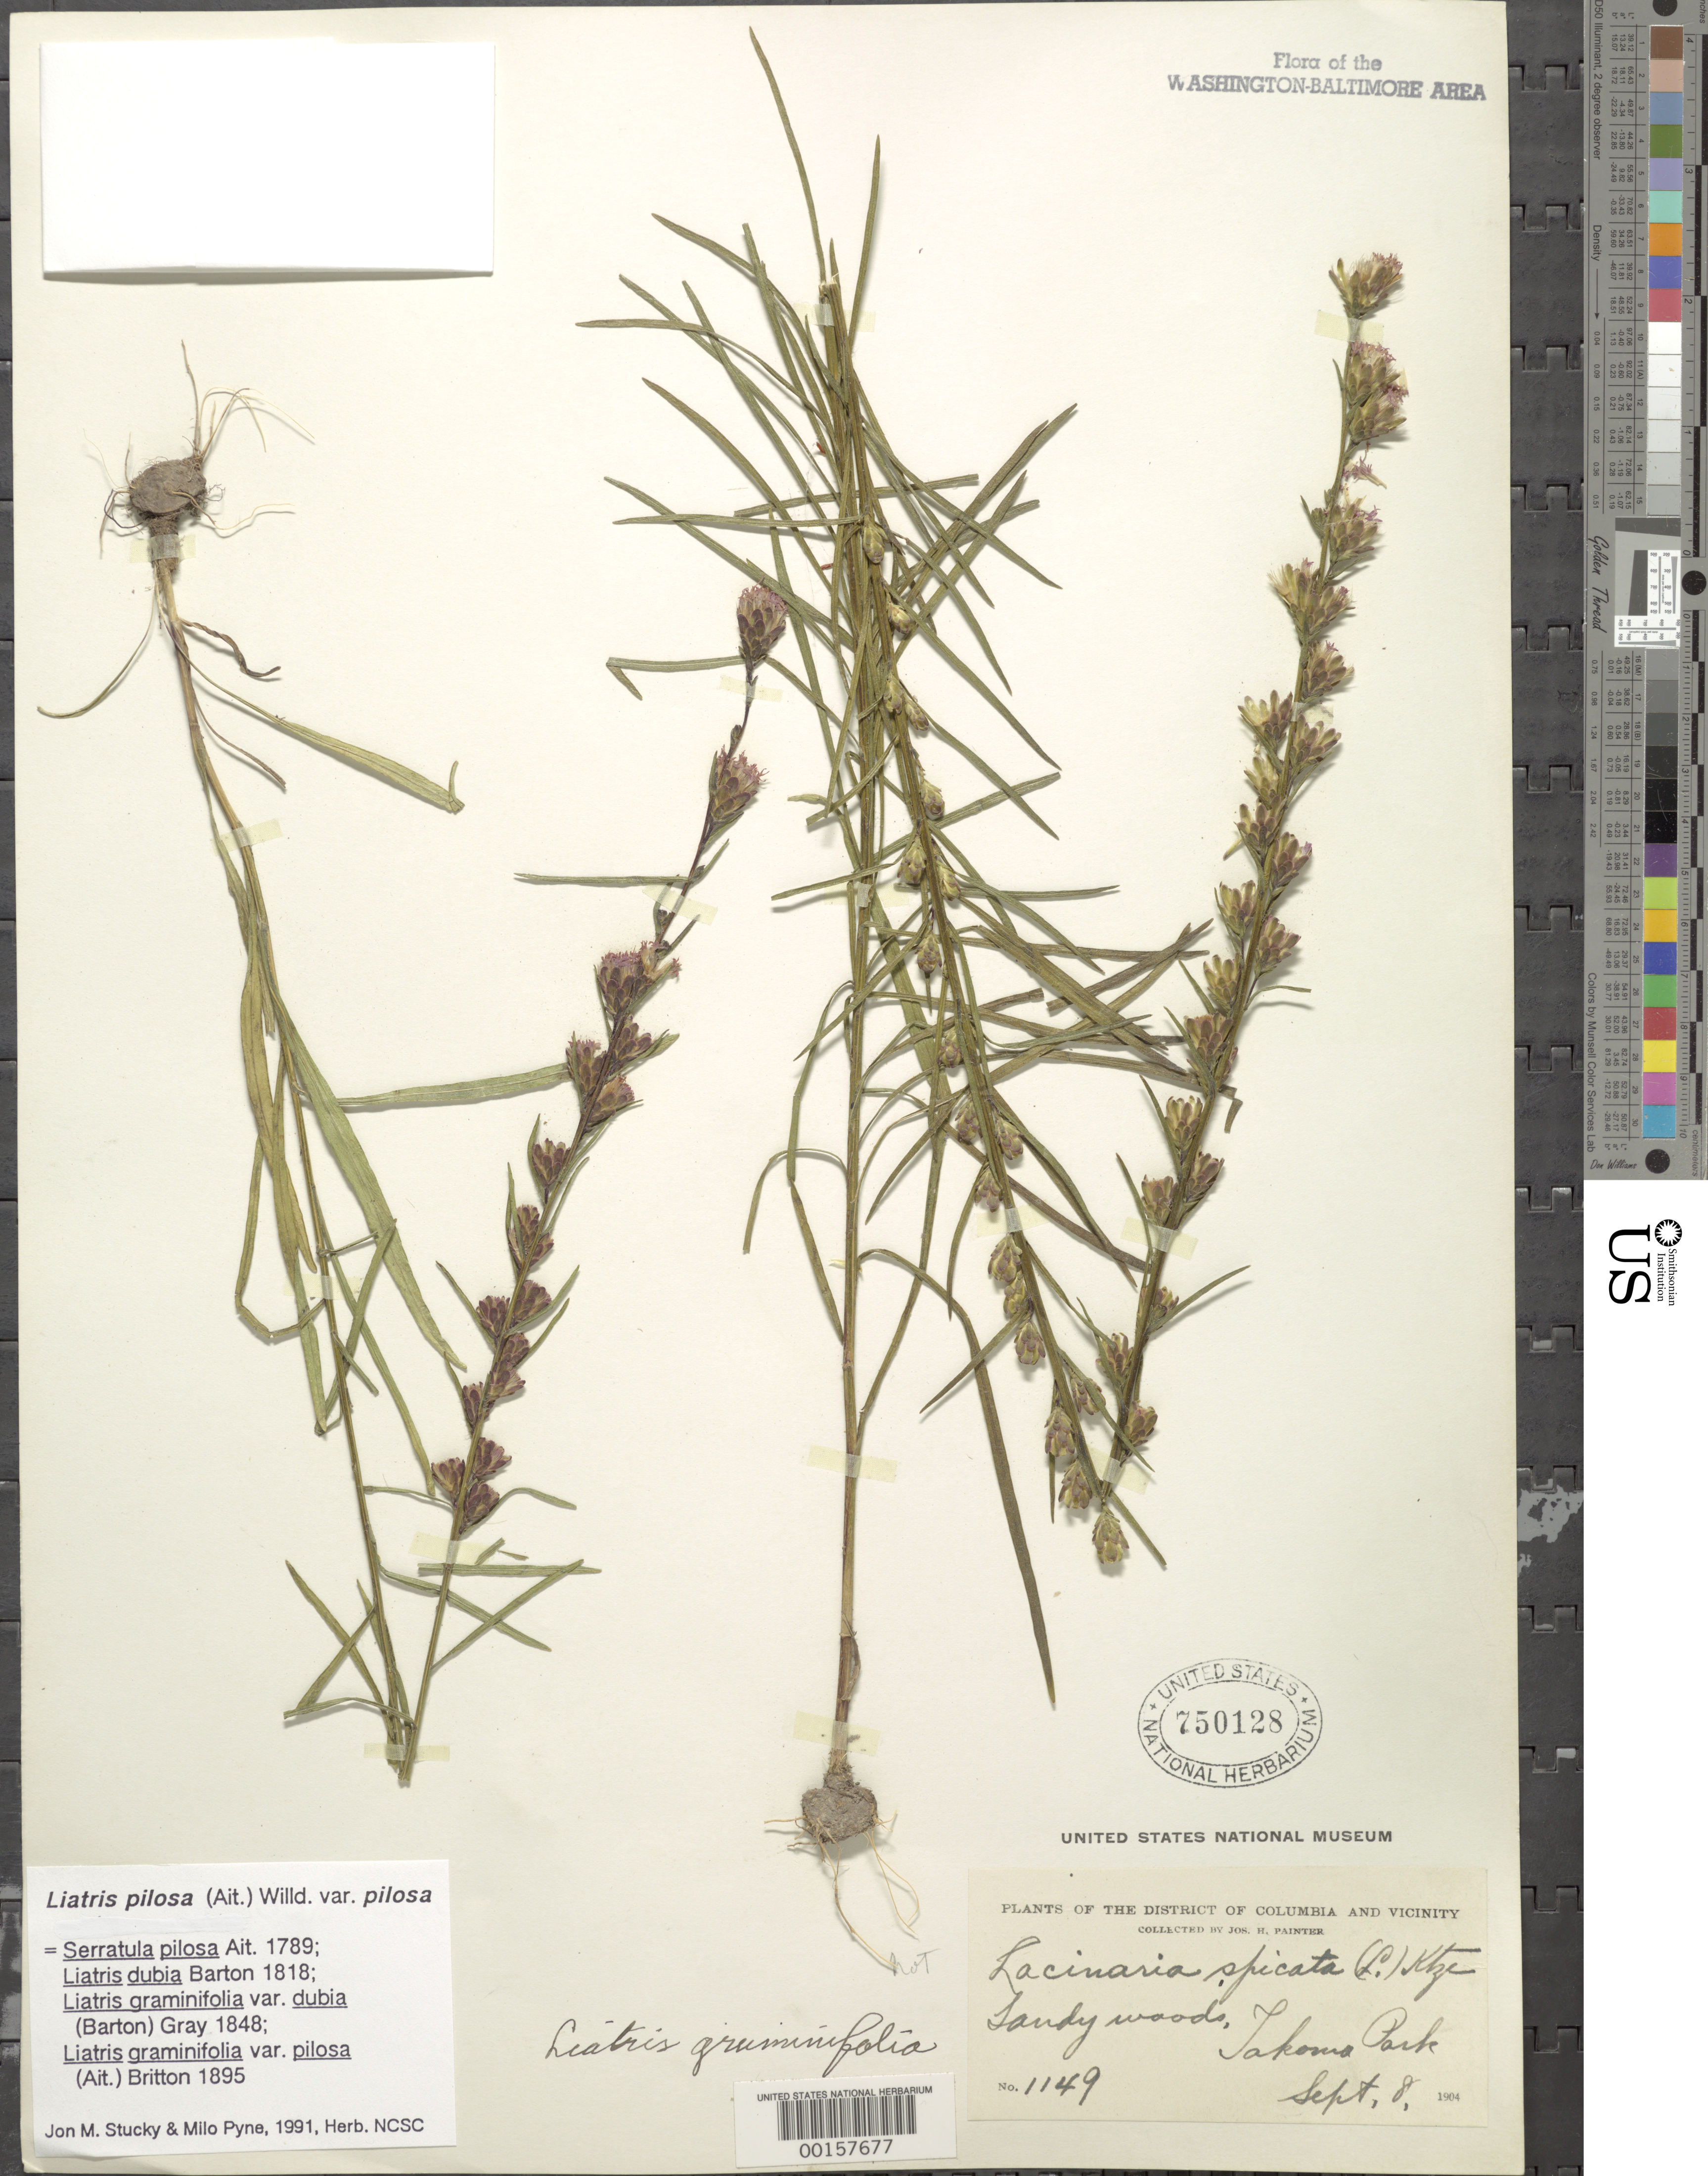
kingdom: Plantae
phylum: Tracheophyta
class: Magnoliopsida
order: Asterales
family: Asteraceae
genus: Liatris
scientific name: Liatris pilosa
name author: (Aiton) Willd.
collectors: J. H. Painter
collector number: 1149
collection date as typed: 08 Sep 1904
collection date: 1904-09-08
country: United States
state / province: Maryland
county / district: Montgomery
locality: Takoma Park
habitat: Sandy woods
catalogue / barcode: US 750128